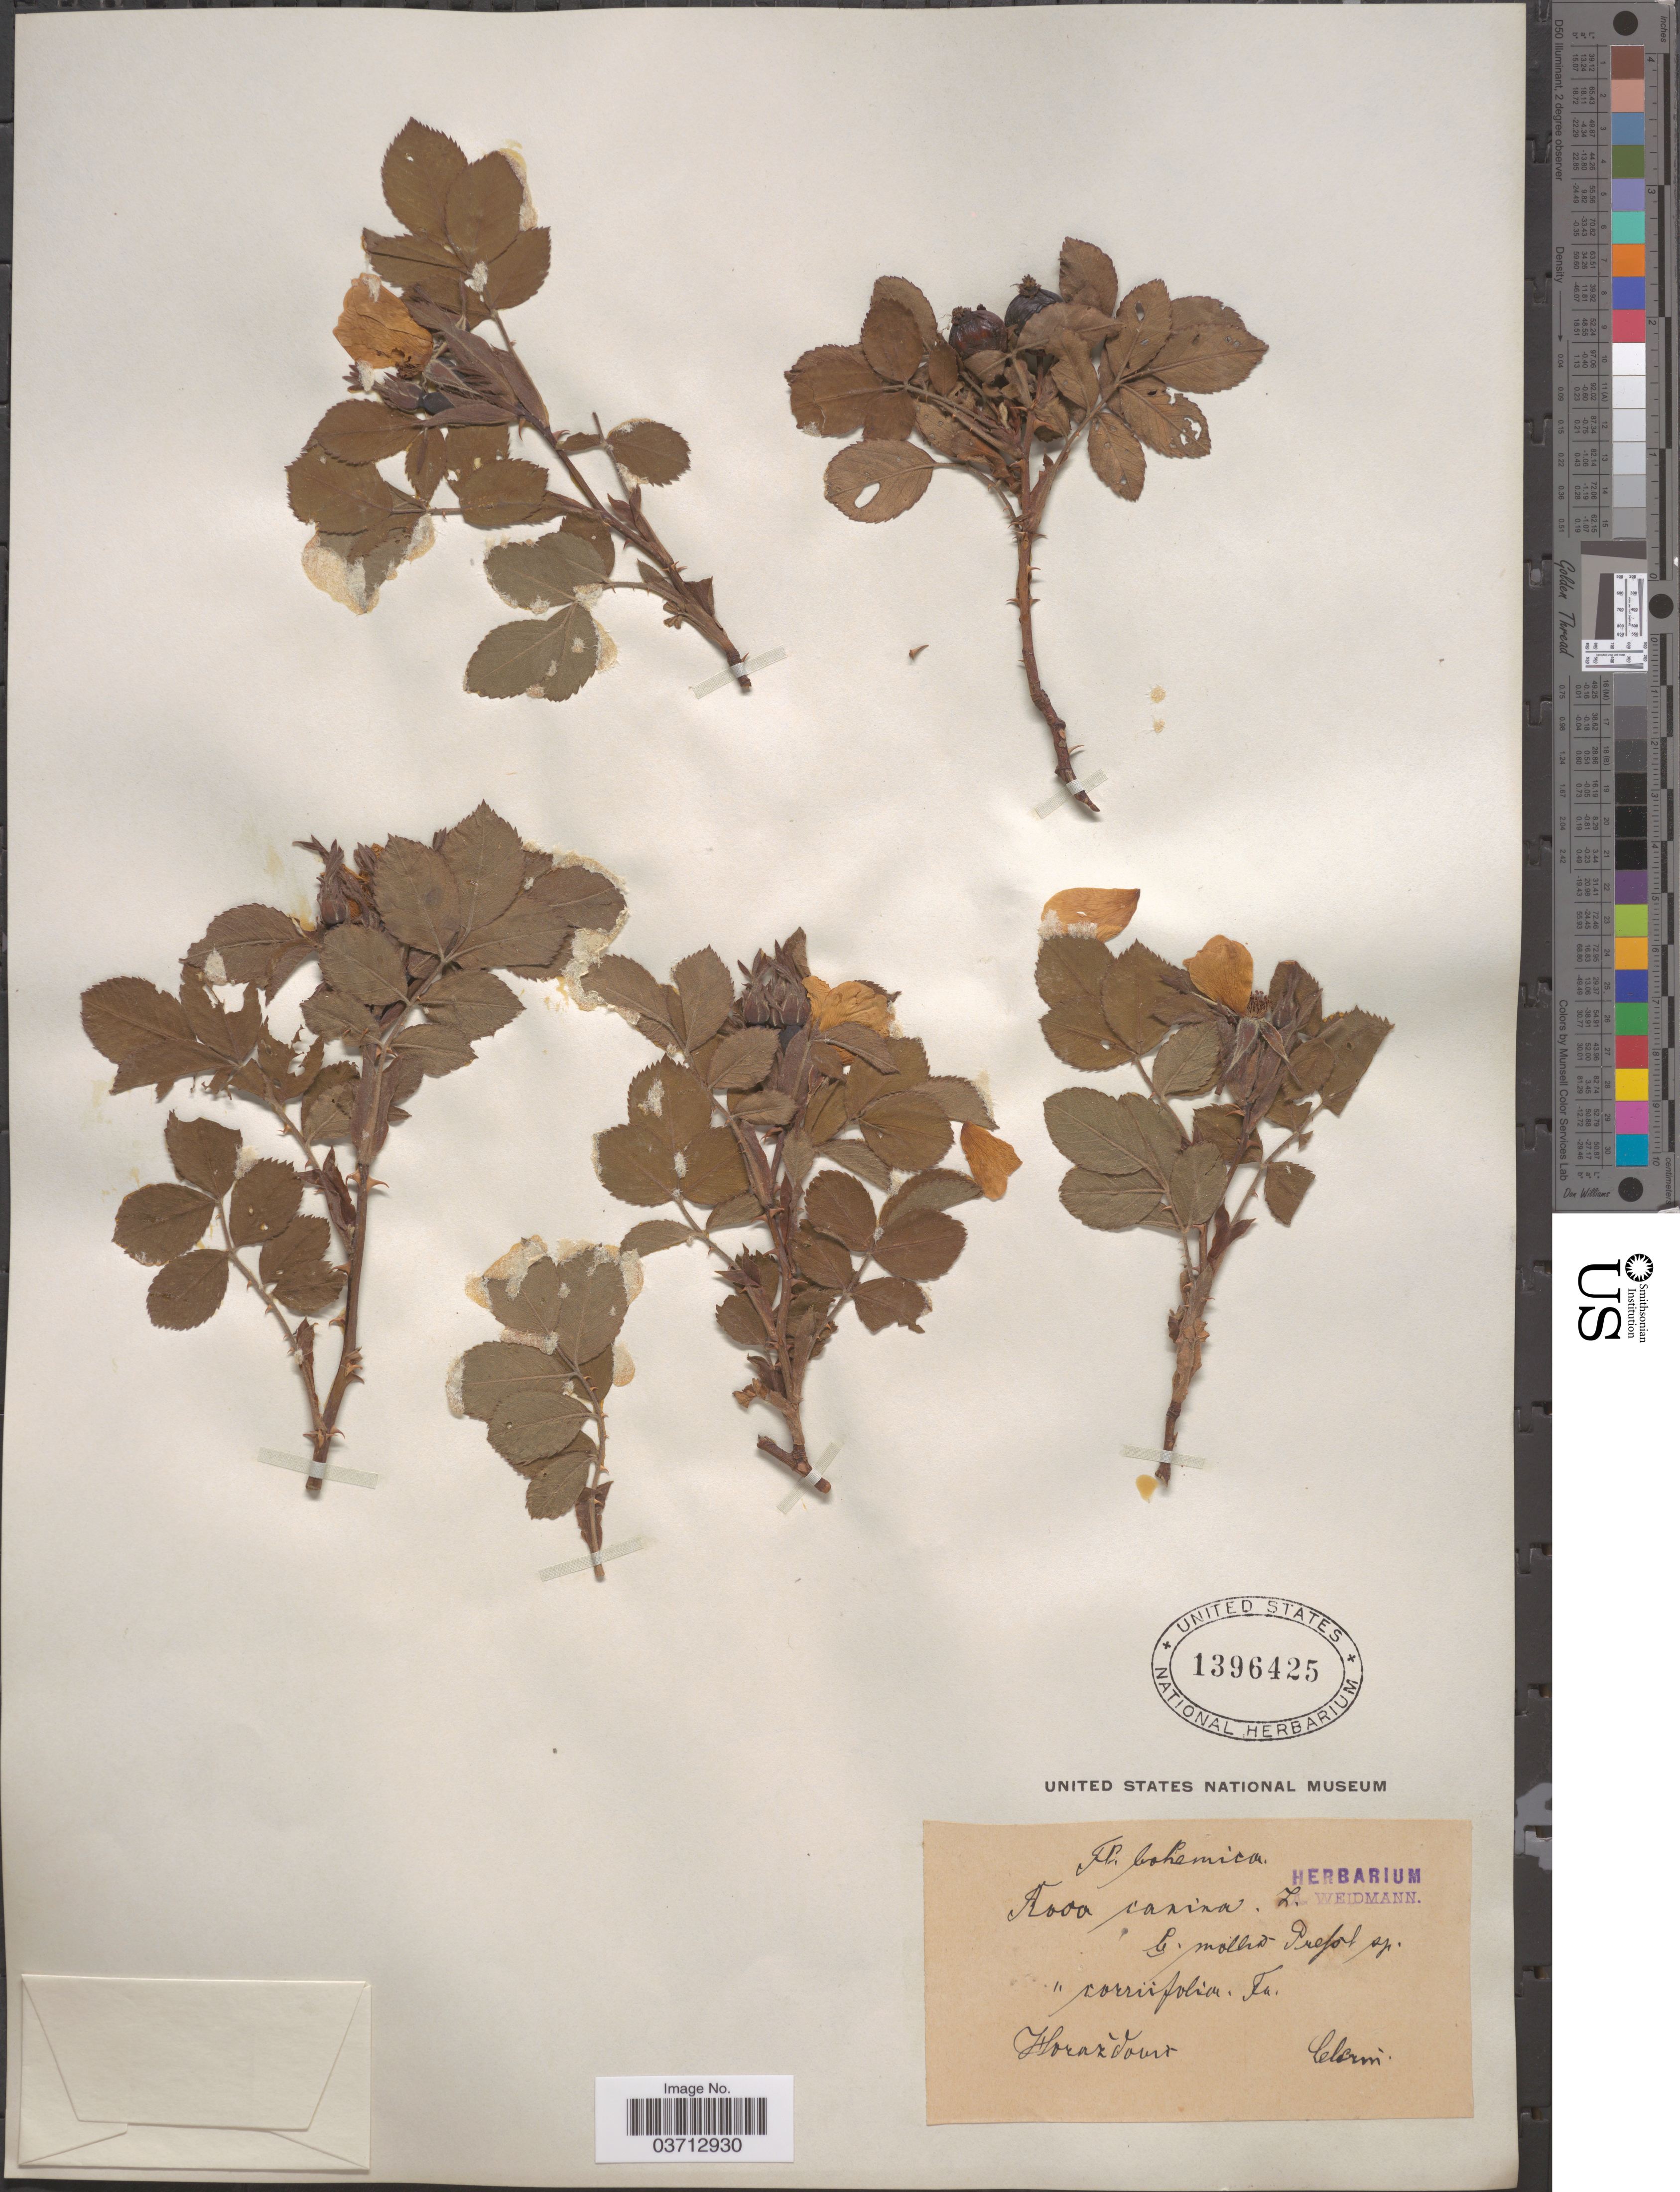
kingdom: Plantae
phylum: Tracheophyta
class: Magnoliopsida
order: Rosales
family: Rosaceae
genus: Rosa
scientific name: Rosa canina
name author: L.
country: Czechia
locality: Bohemica. Floraz'dourt. [interpreted]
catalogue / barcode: US 1396425